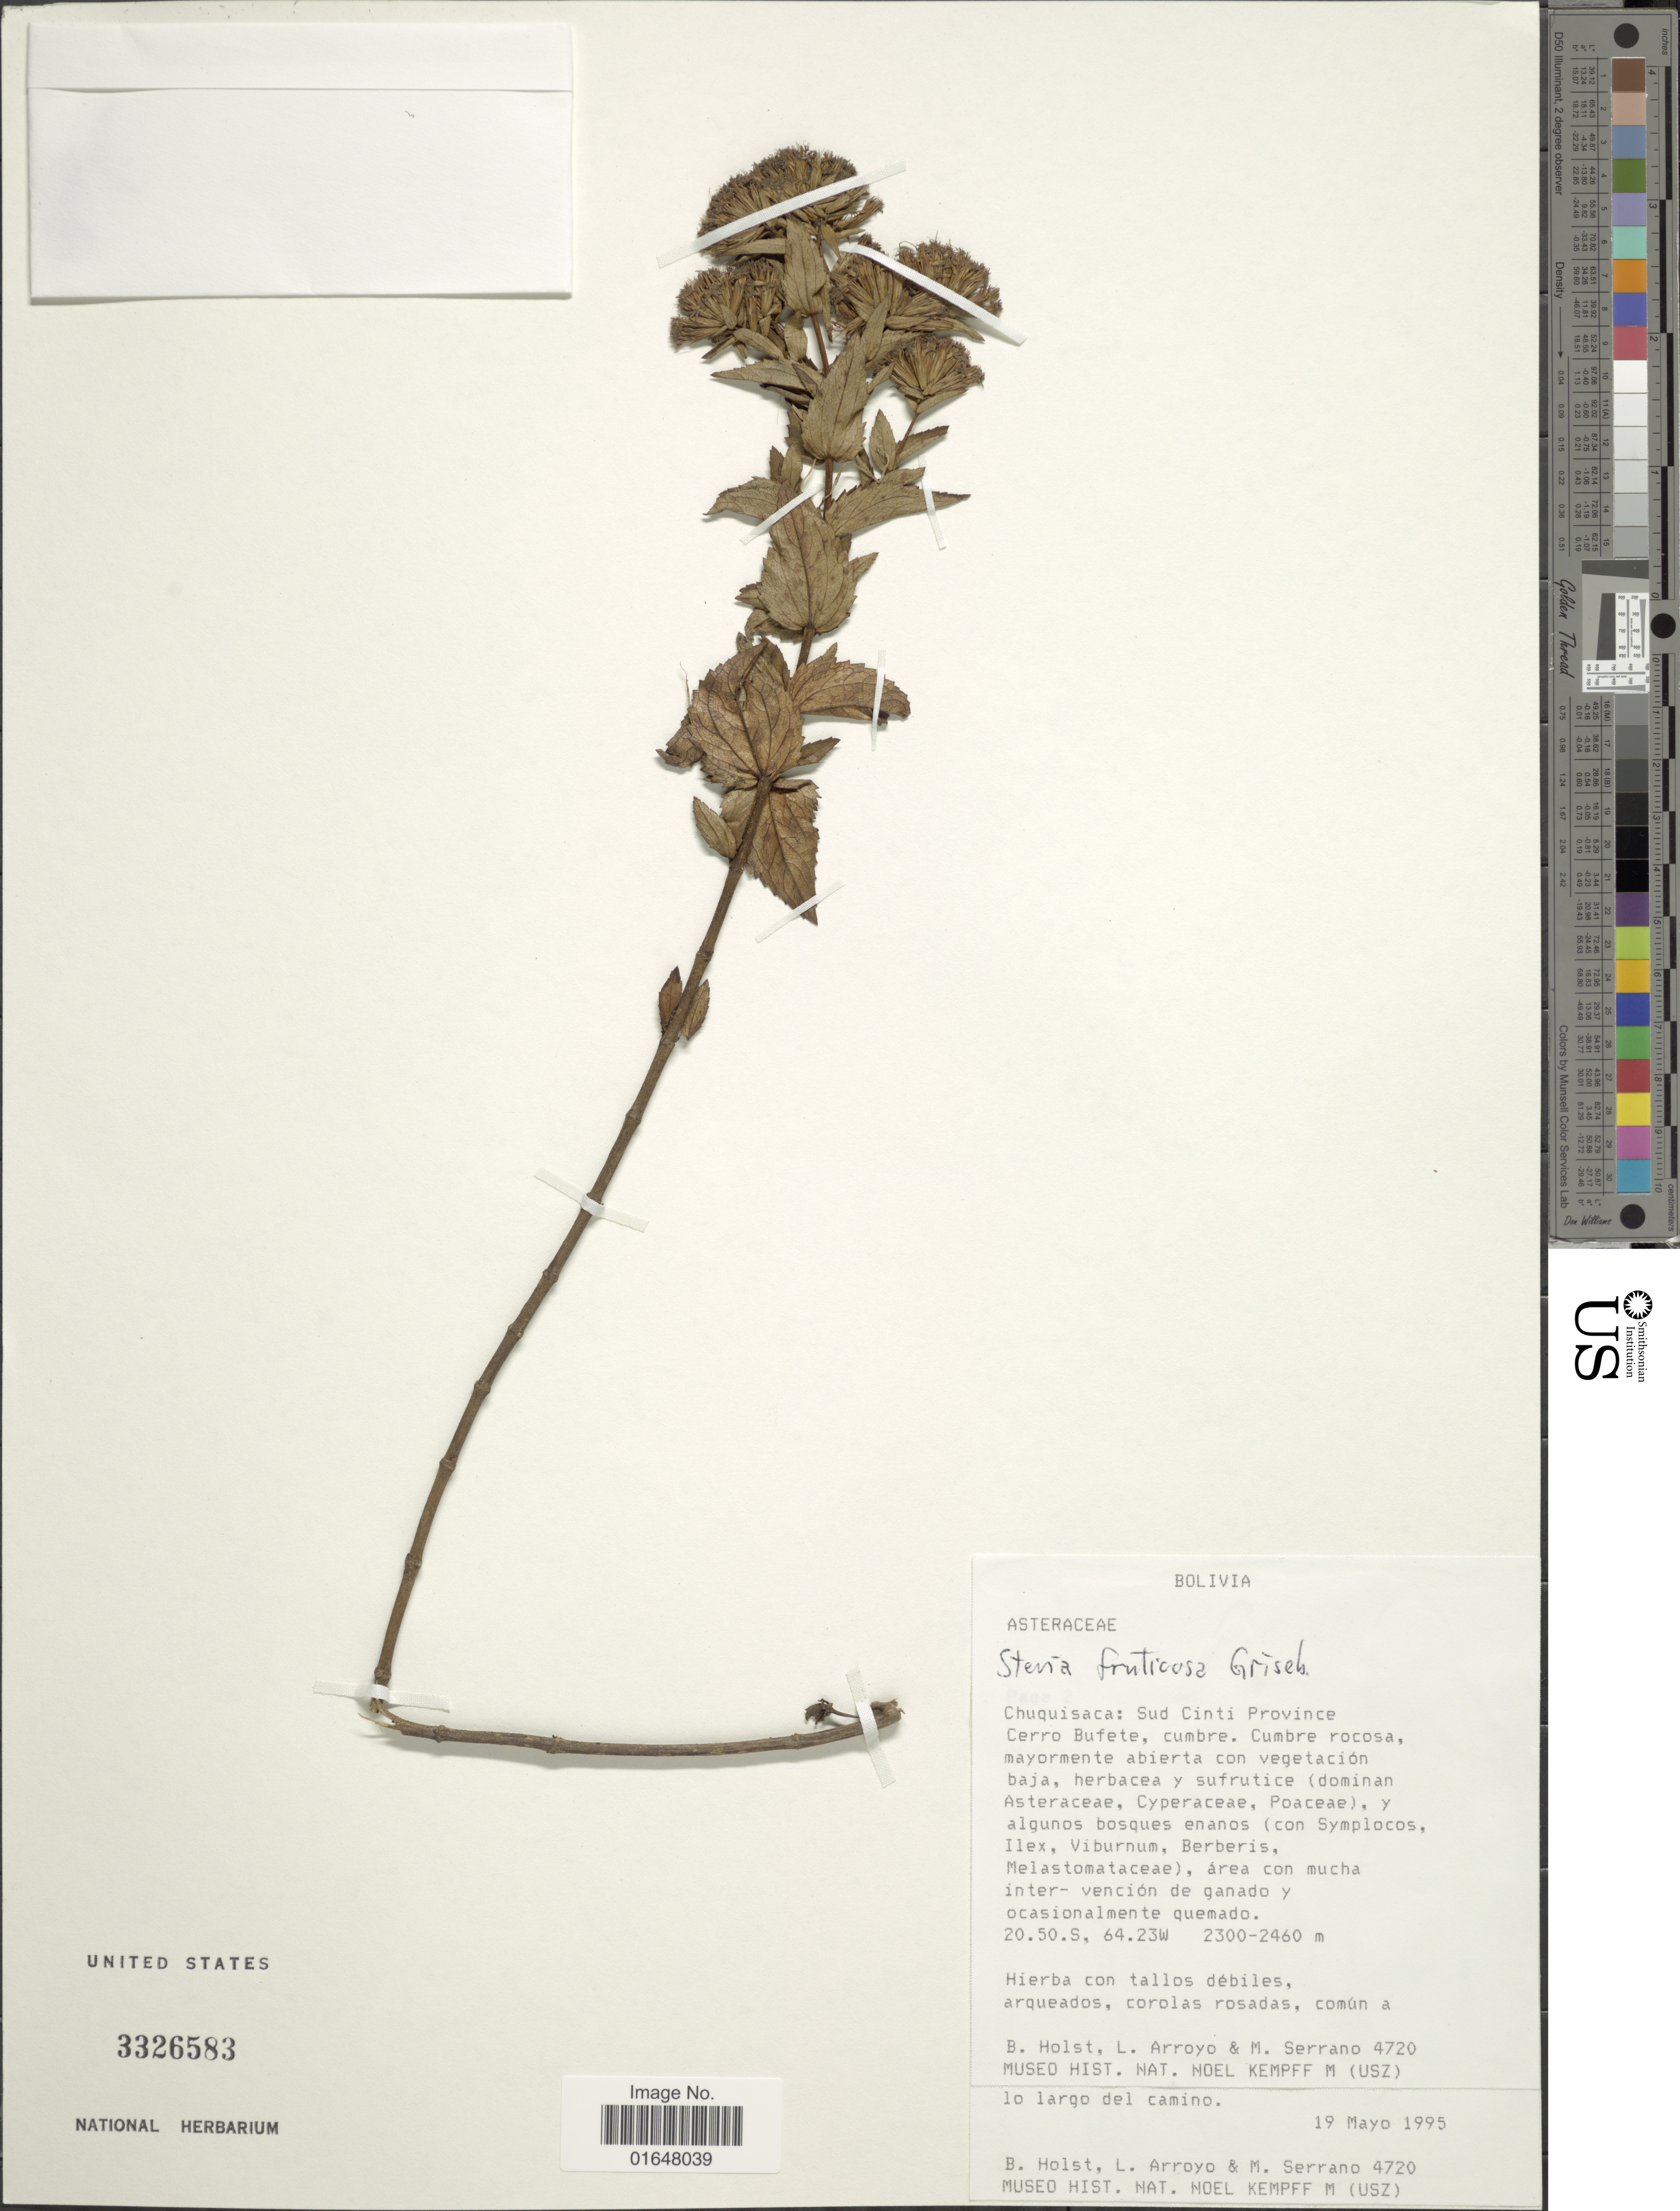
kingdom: Plantae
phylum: Tracheophyta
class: Magnoliopsida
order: Asterales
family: Asteraceae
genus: Stevia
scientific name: Stevia fruticosa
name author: Griseb.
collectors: B. Holst, L. Arroyo & M. Serrano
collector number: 4720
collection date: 1995-05-19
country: Bolivia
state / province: Chuquisaca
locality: Sud. Cinit Province, Cerro Bufete, cumbre, Cumbre rocosa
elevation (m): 2300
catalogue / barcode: US 3326583